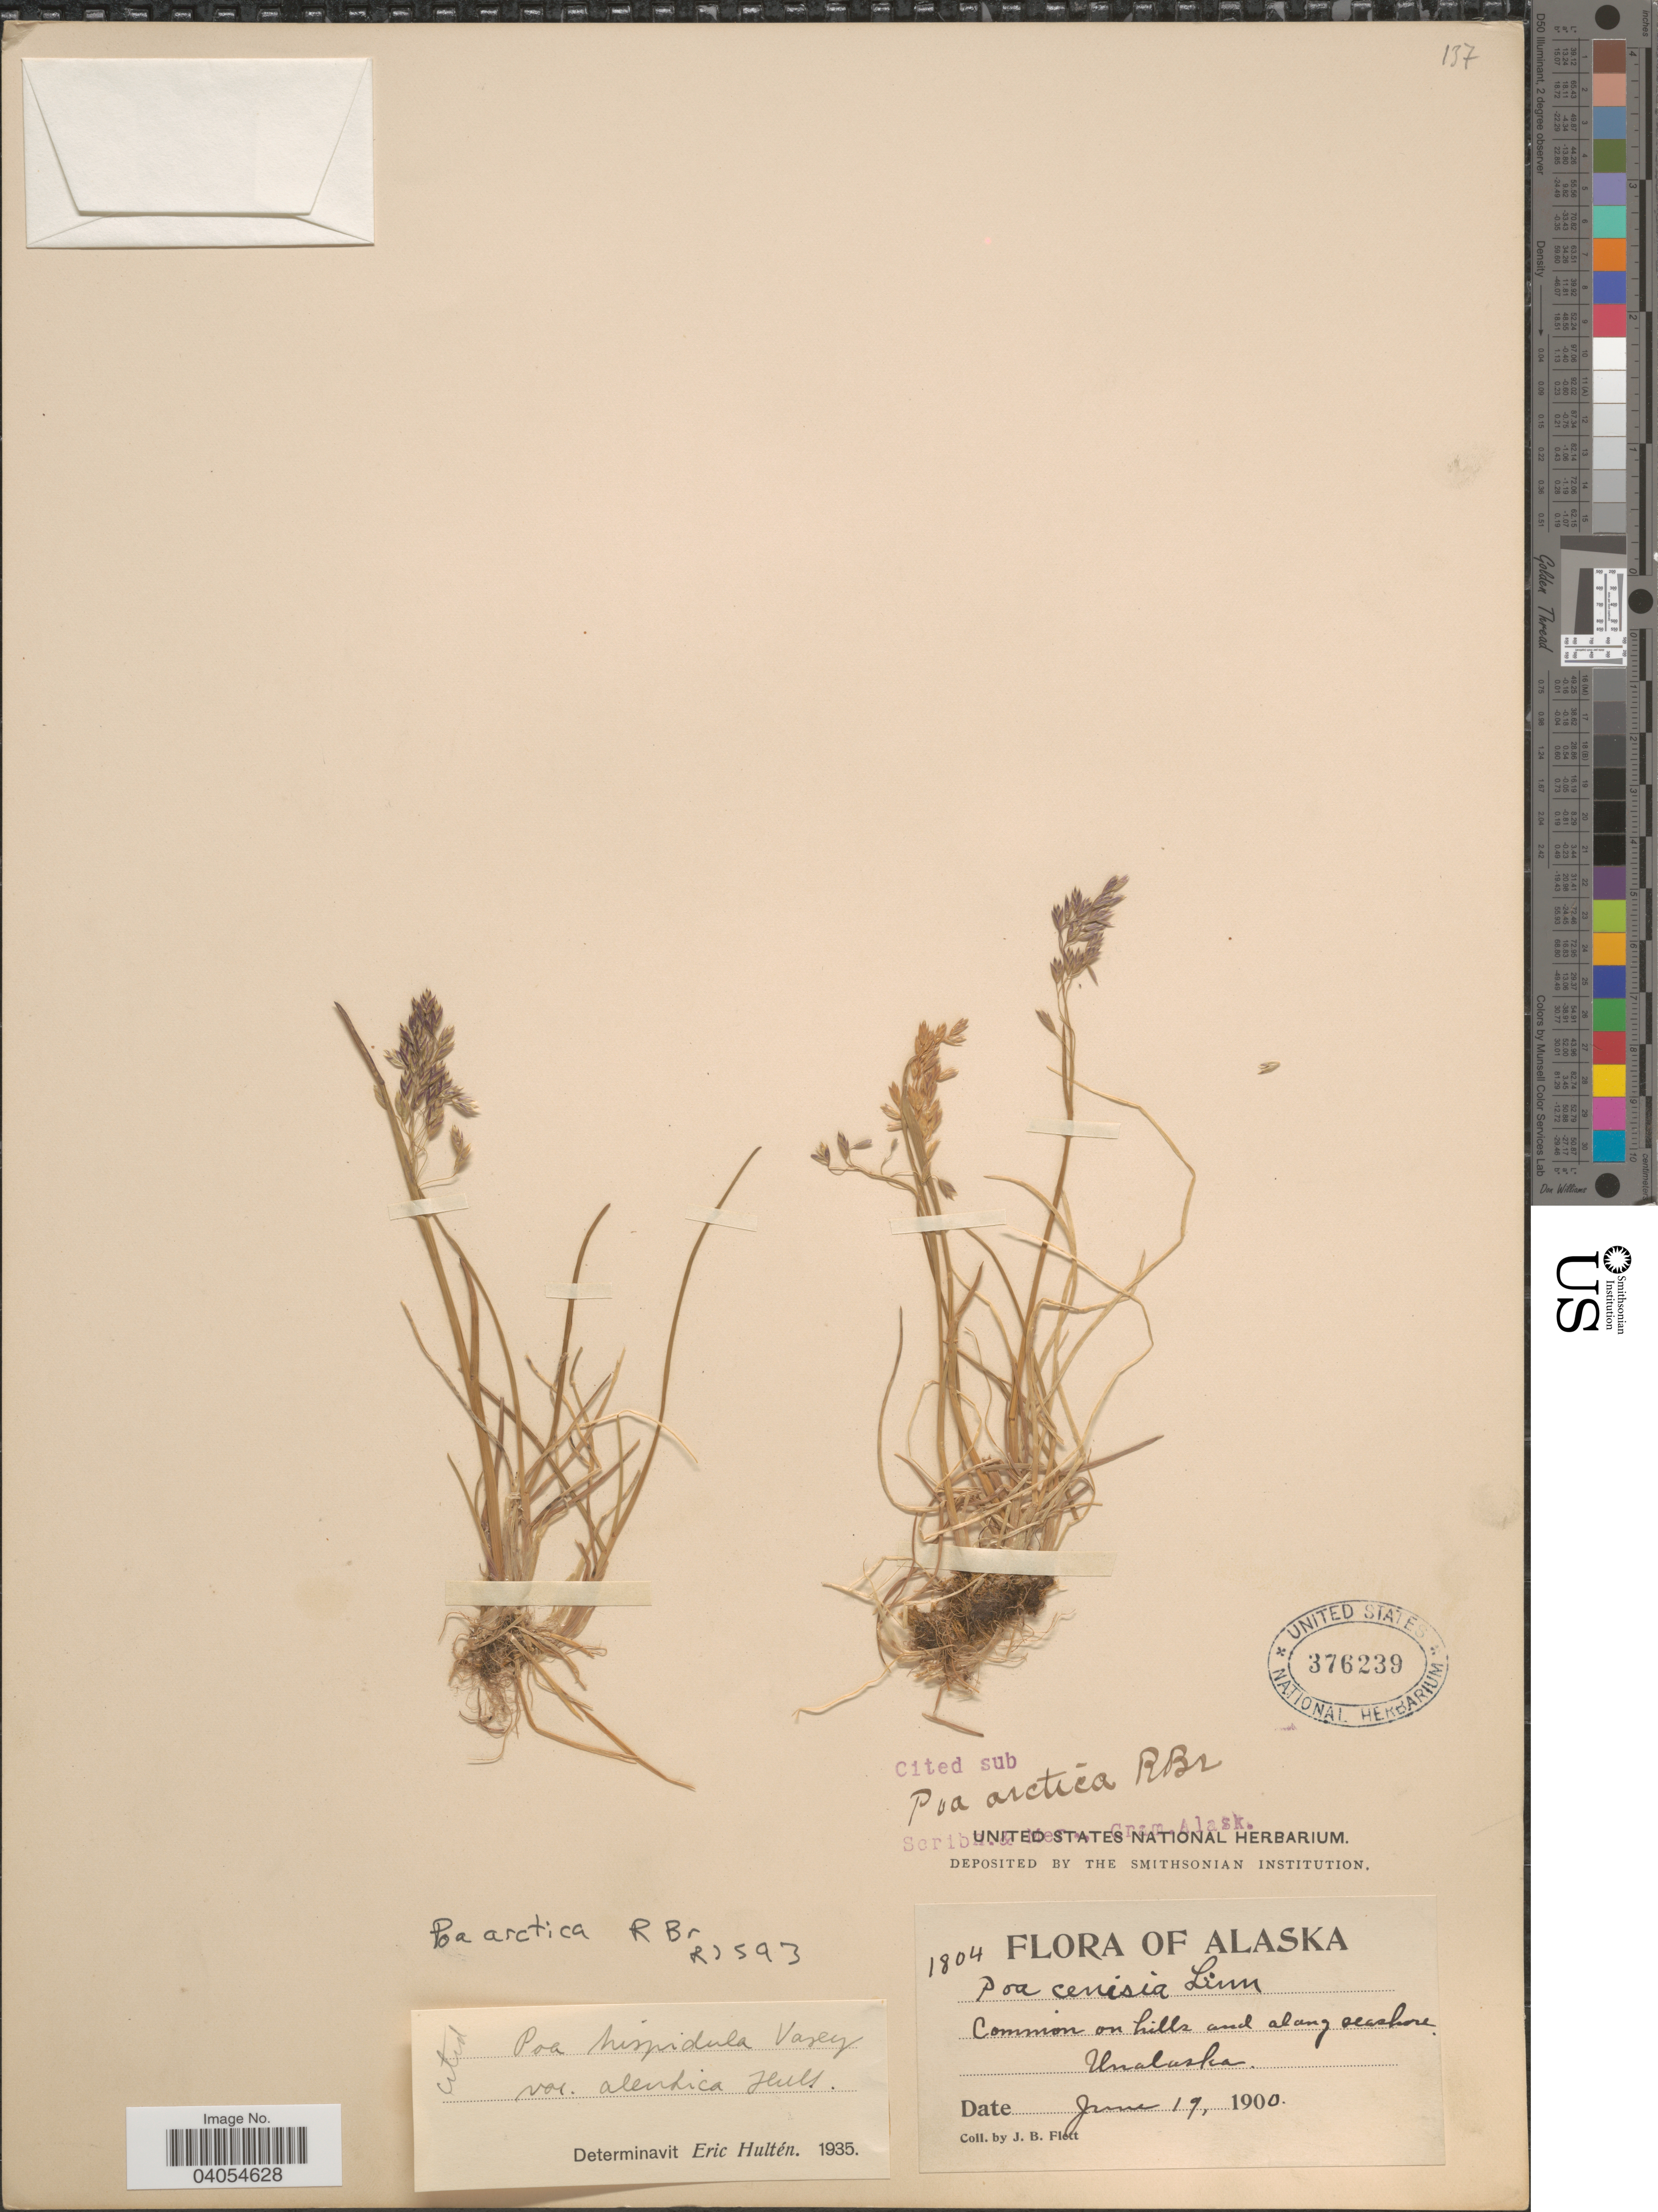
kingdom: Plantae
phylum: Tracheophyta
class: Liliopsida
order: Poales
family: Poaceae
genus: Poa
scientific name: Poa arctica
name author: R. Br.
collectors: J. Flett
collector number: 1804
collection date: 1900-06-19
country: United States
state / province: Alaska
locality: On hills and along seashore. Unalaska.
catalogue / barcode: US 376239